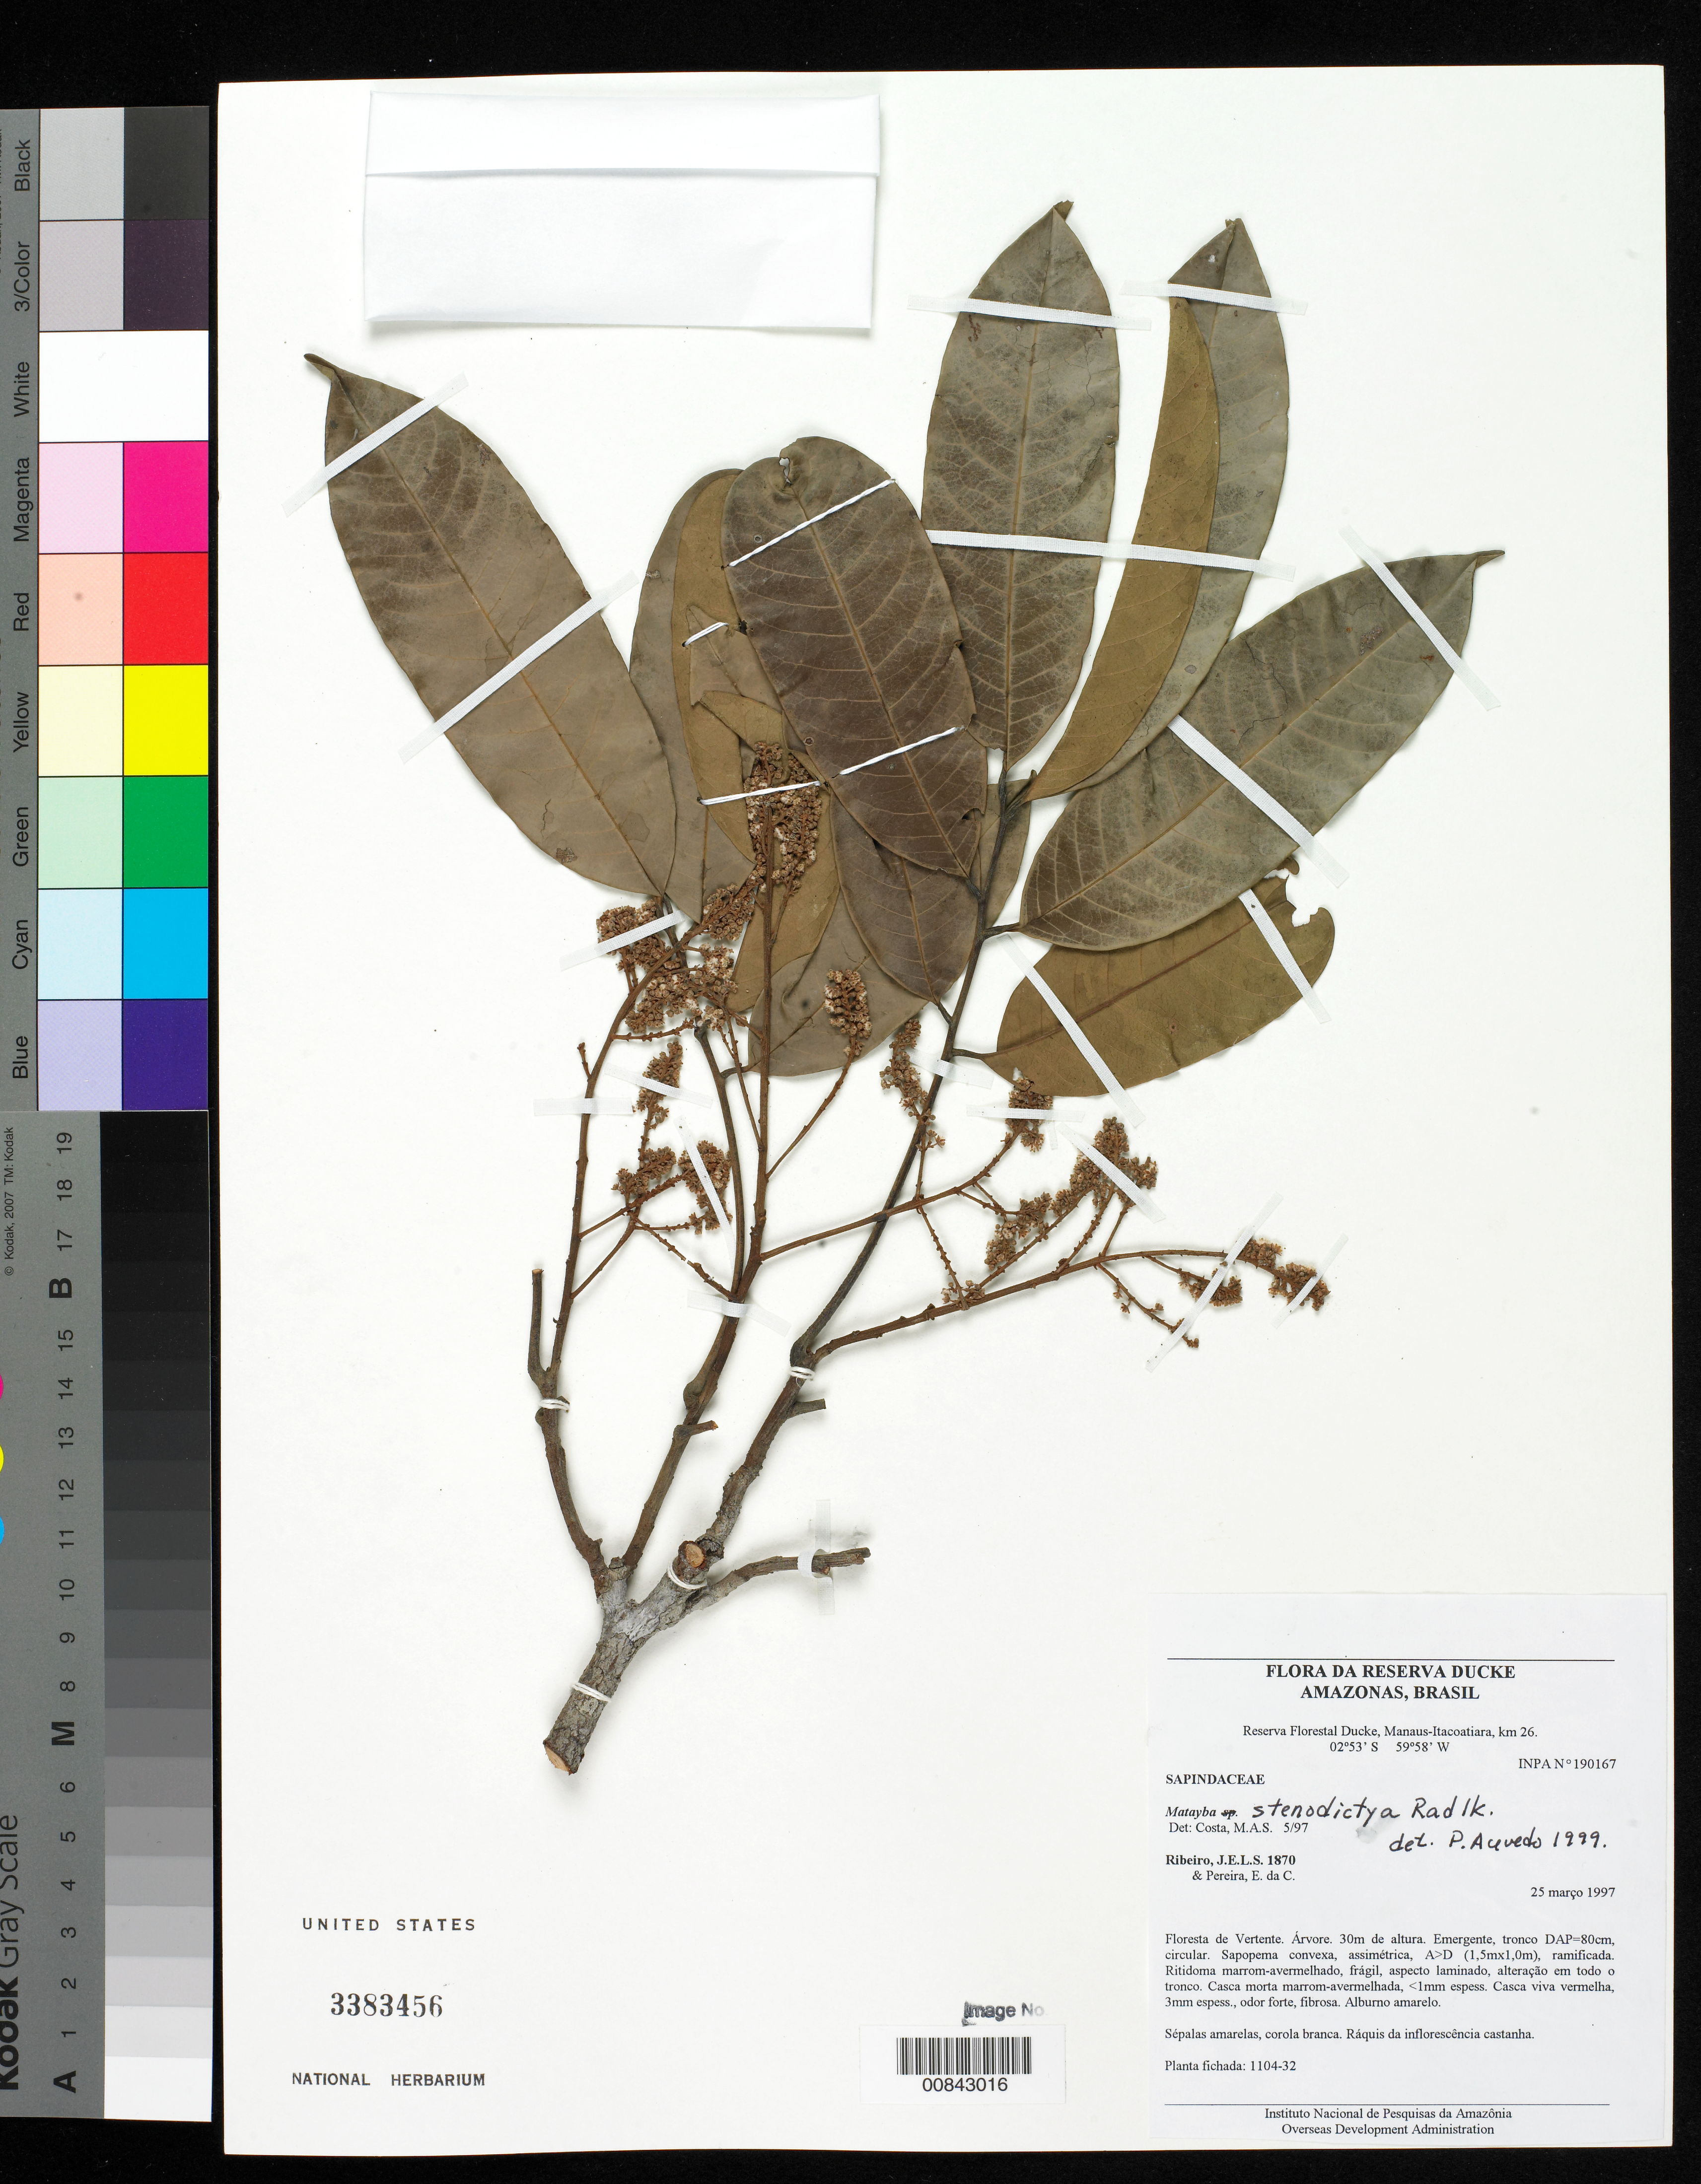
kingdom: Plantae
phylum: Tracheophyta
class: Magnoliopsida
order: Sapindales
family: Sapindaceae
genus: Matayba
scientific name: Matayba stenodictya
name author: Radlk.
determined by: Acevedo-Rodríguez, P., (BOT), Smithsonian Institution - National Museum of Natural History (UNITED STATES)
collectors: J. Ribeiro & E. C. Pereira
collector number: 1870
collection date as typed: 25 Mar 1997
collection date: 1997-03-25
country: Brazil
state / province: Amazonas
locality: Reserva Florestal Ducke, Manaus-Itacoatiara, km 26.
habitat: Floresta de Vertente.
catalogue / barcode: US 3383456